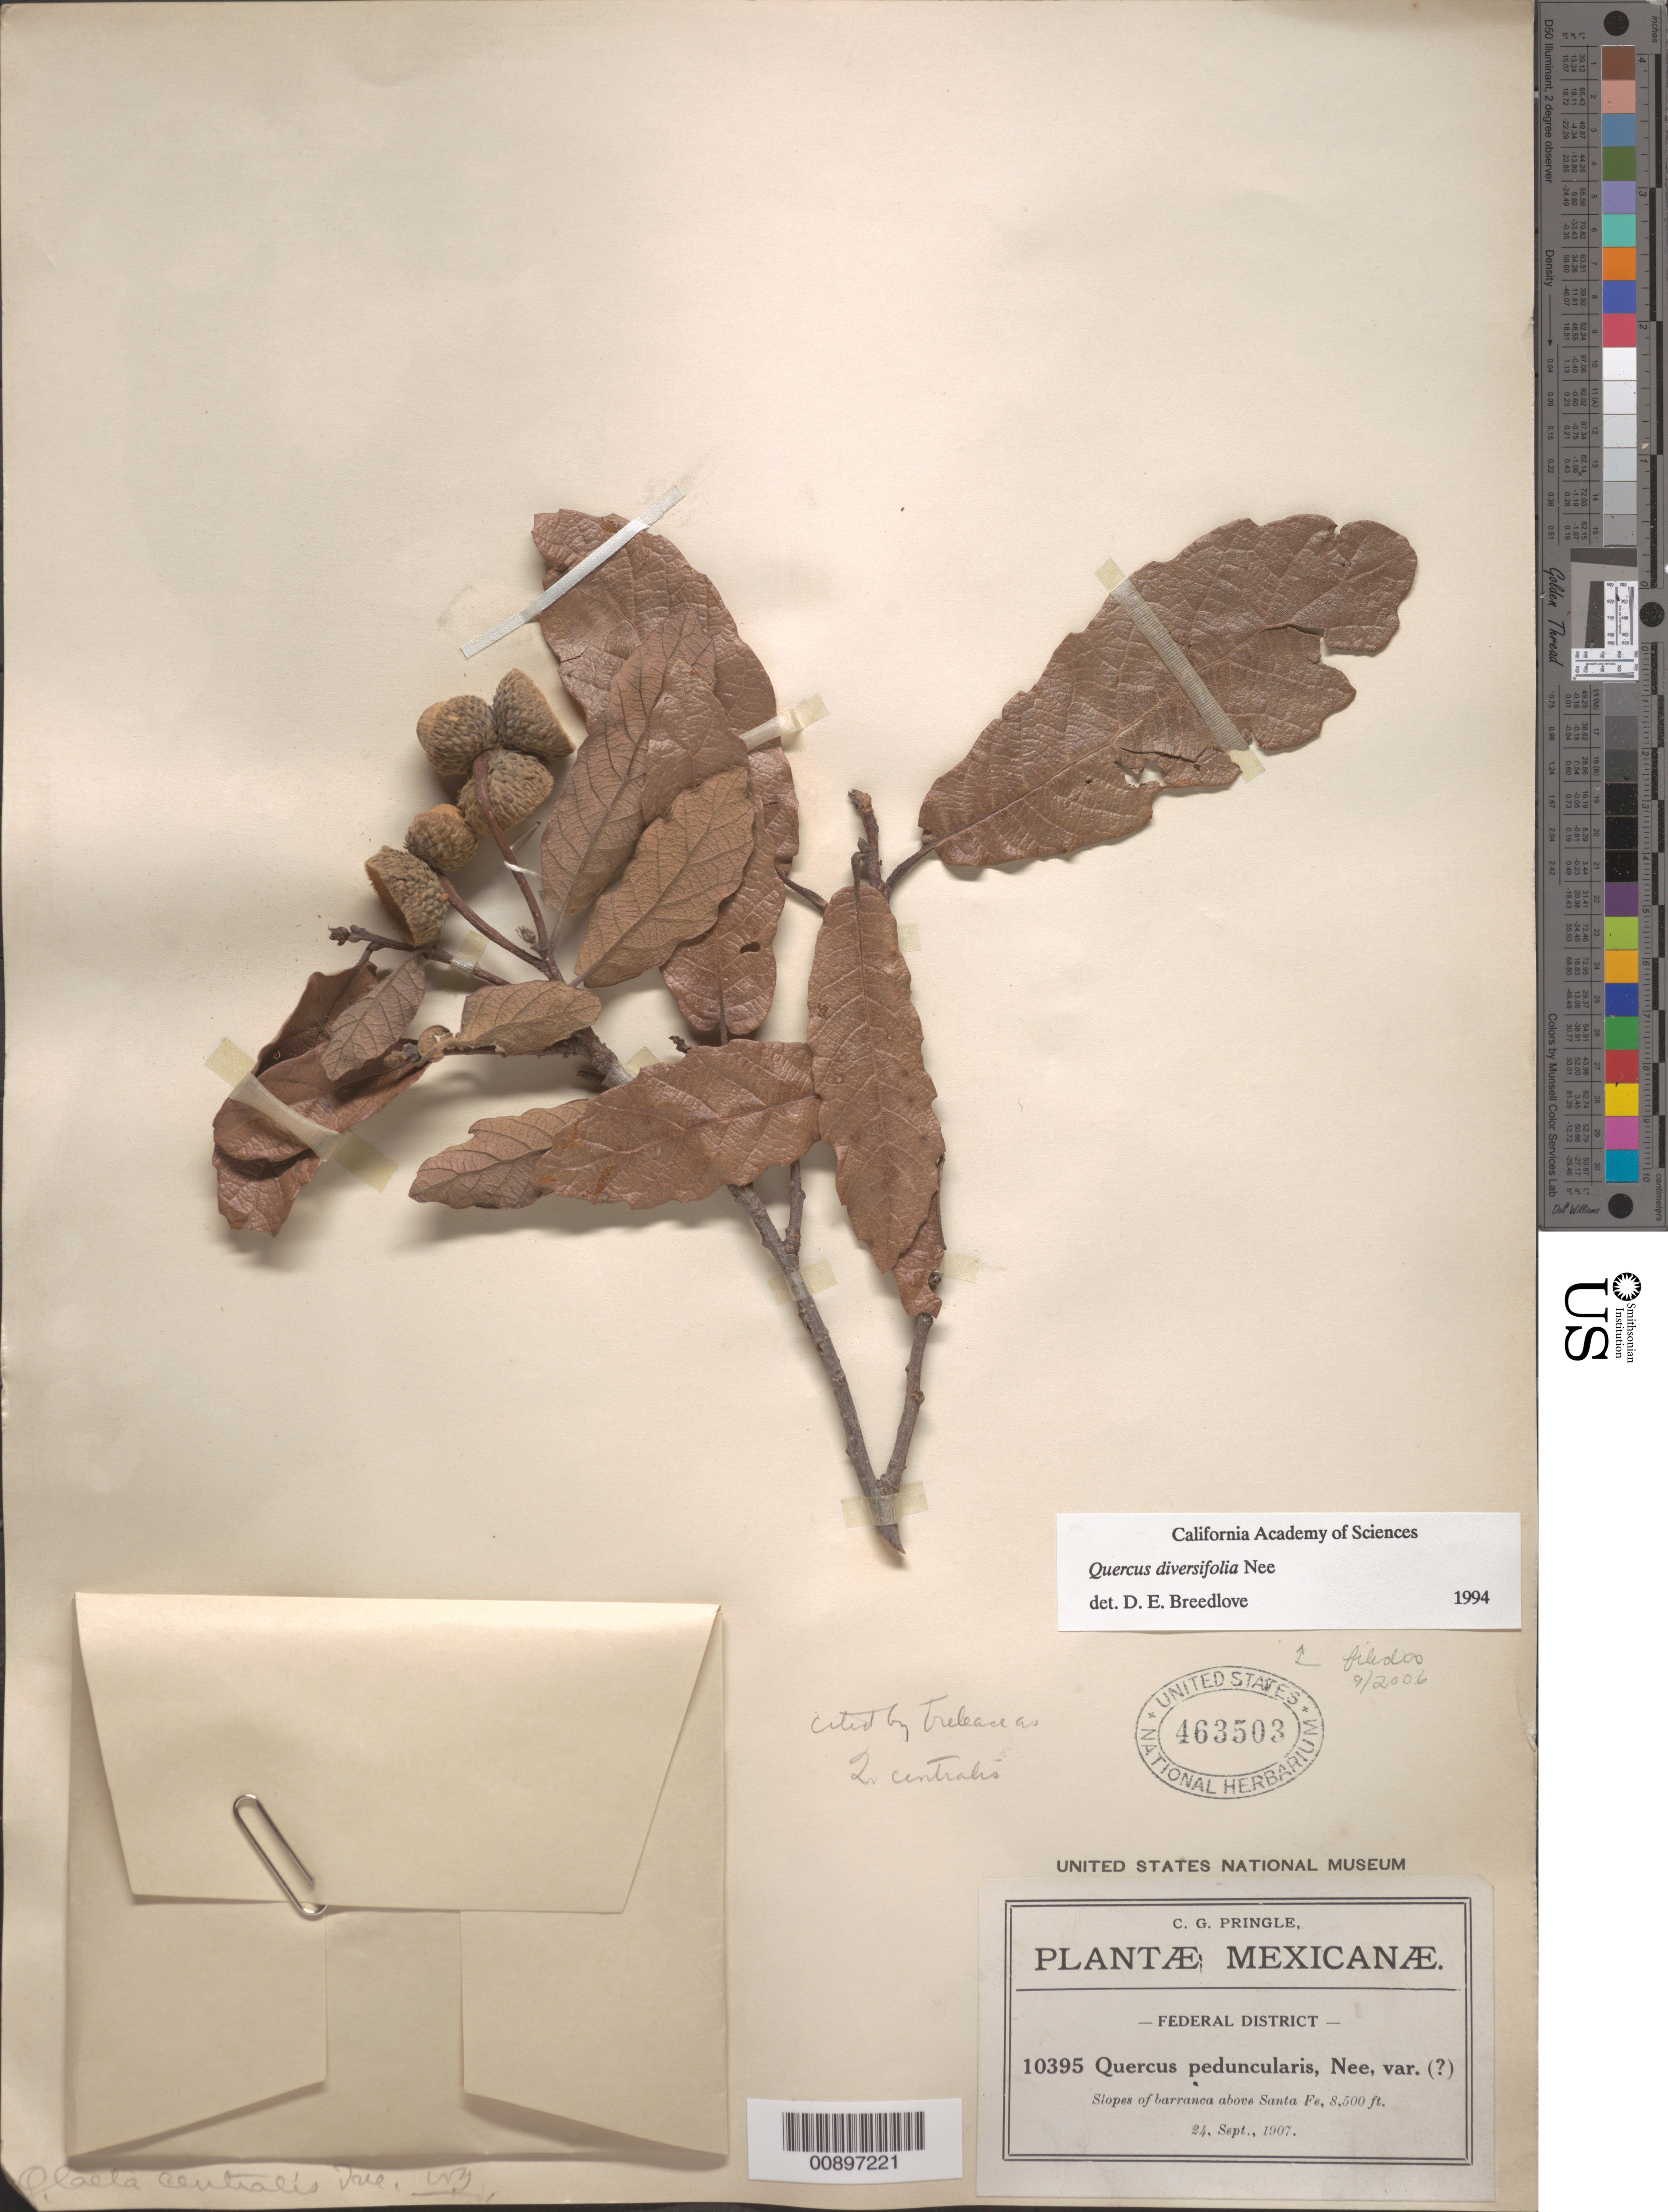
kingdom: Plantae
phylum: Tracheophyta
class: Magnoliopsida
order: Fagales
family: Fagaceae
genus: Quercus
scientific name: Quercus diversifolia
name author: Née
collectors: C. G. Pringle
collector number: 10395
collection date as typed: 24 Sep 1907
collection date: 1907-09-24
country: Mexico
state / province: Distrito Federal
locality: Slopes of barranca above Santa Fé. Federal District.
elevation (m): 2591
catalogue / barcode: US 463503